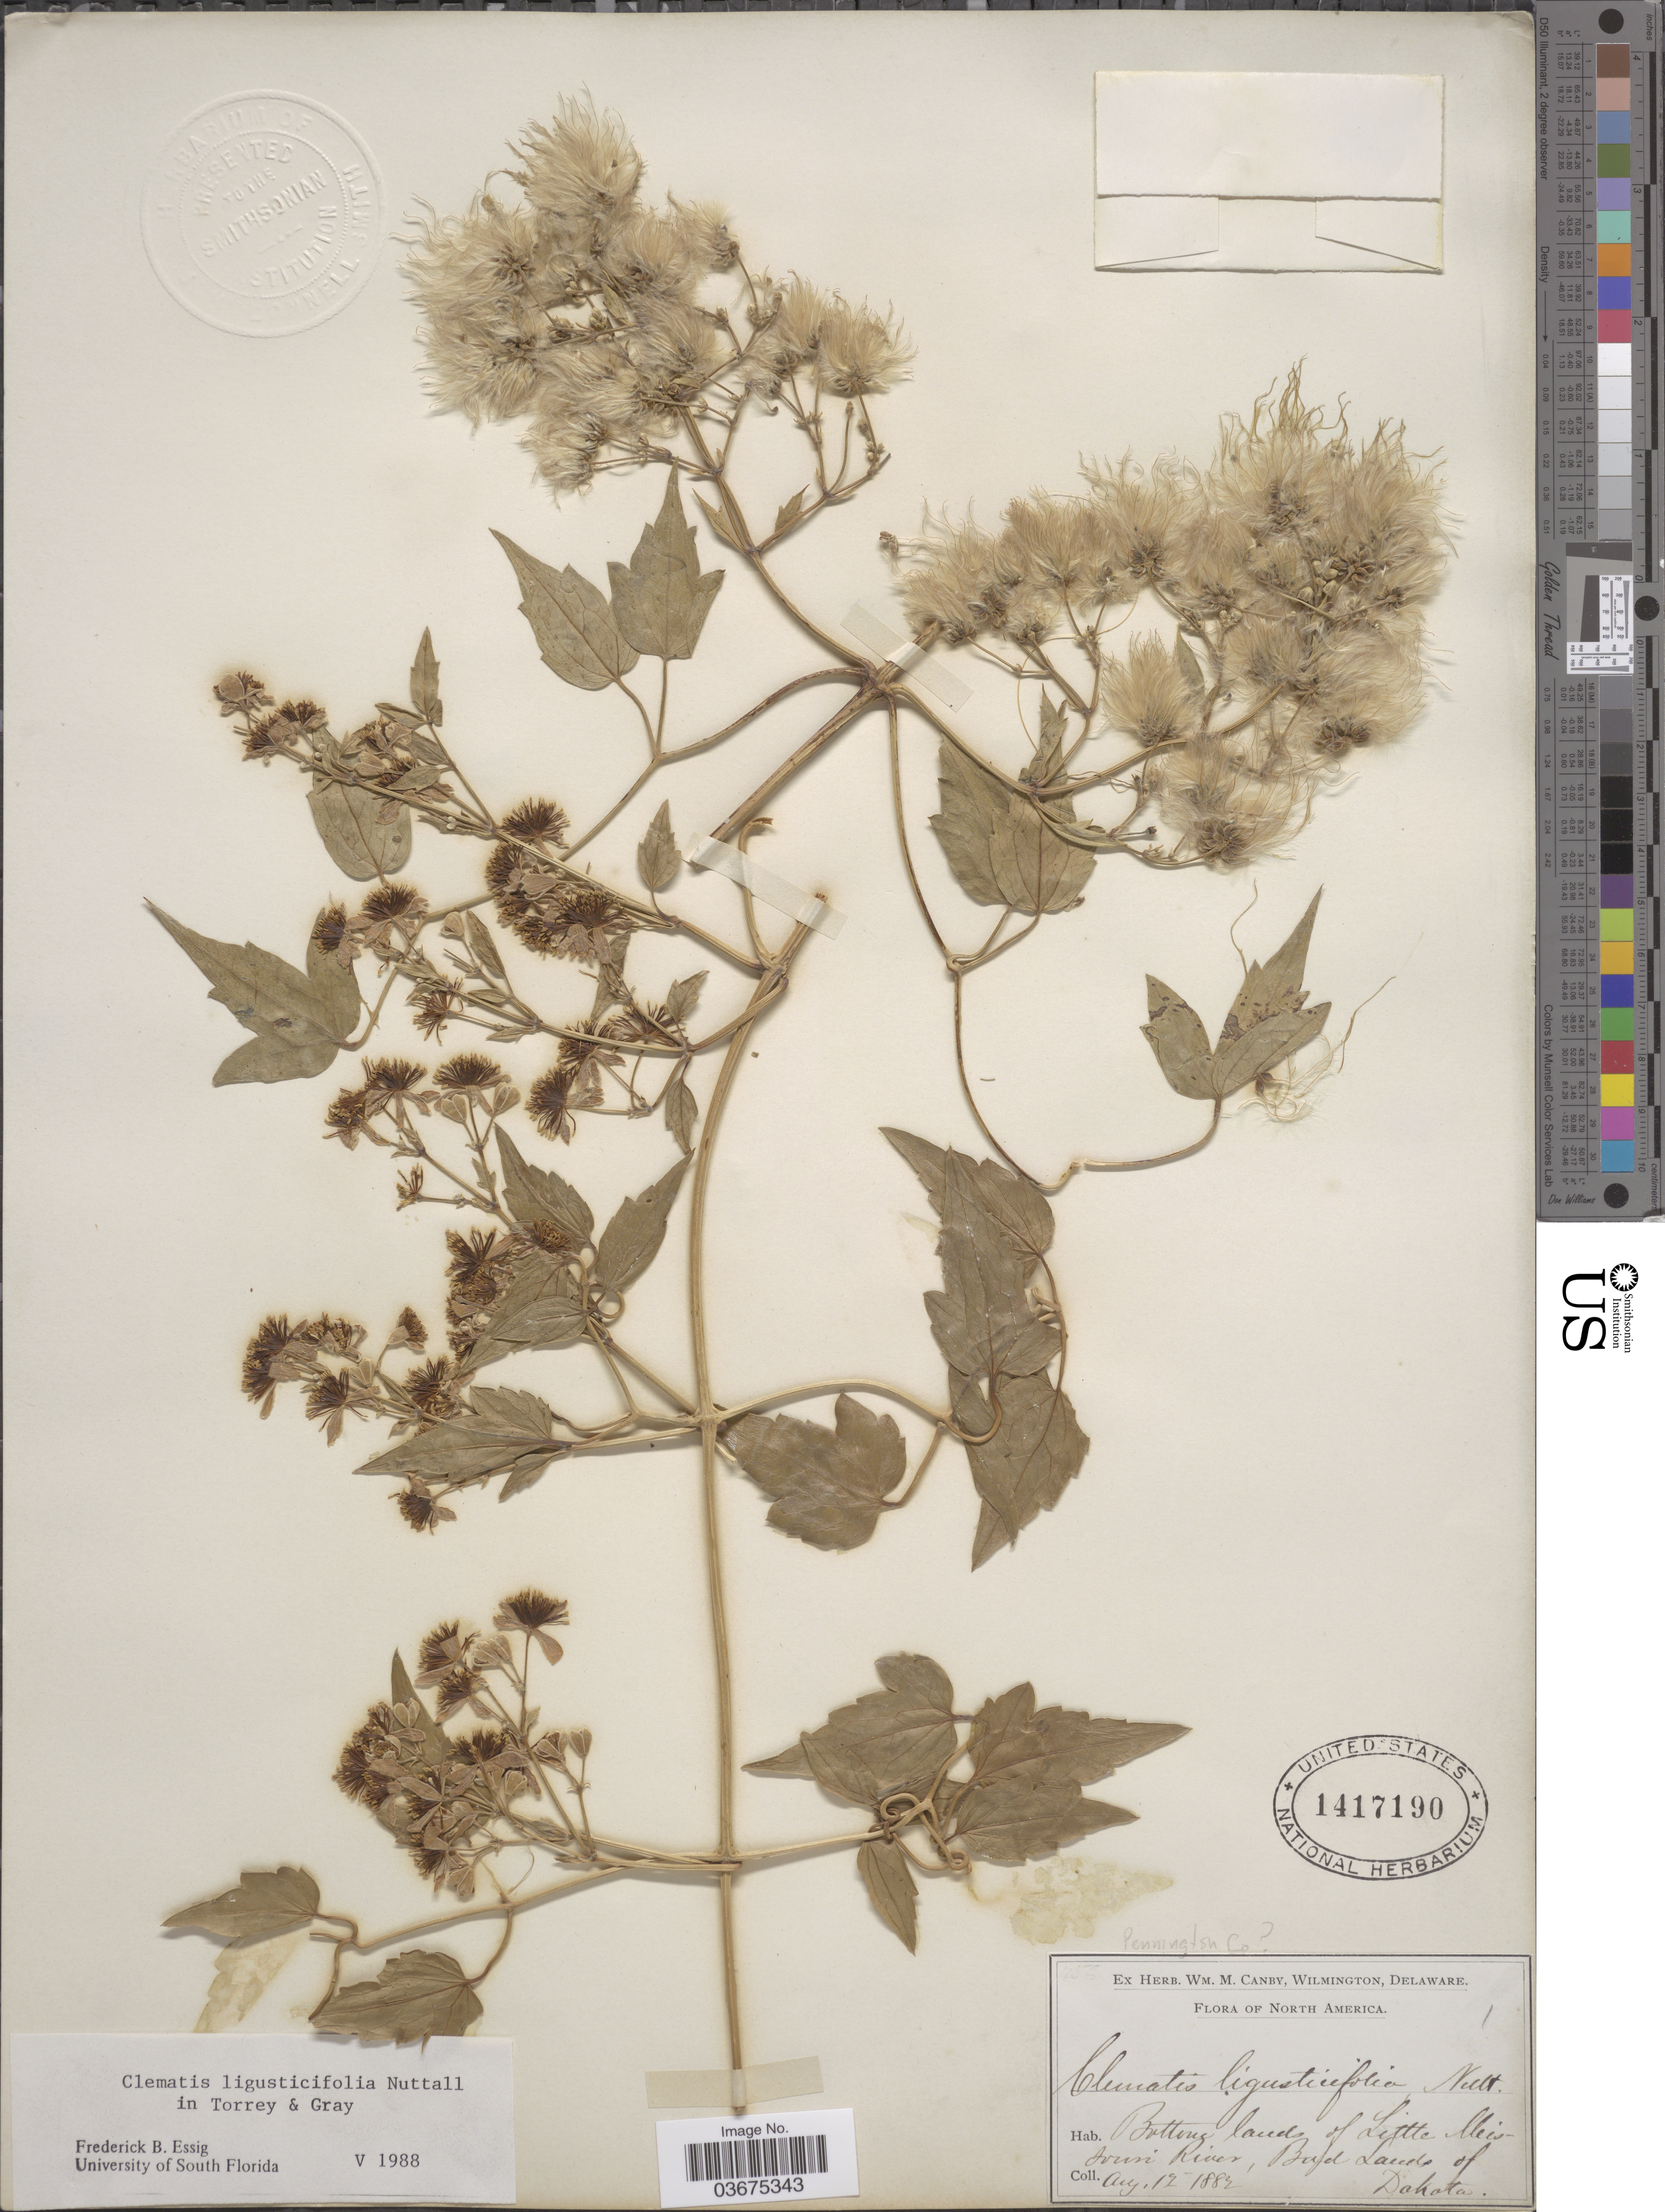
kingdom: Plantae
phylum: Tracheophyta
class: Magnoliopsida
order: Ranunculales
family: Ranunculaceae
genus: Clematis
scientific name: Clematis ligusticifolia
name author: Nutt.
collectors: ex herb. W.M. Canby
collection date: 1884-08-14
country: United States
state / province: South Dakota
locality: Bottomslands of Little Missouri River, Bad Lands of Dakota. Pennington Co.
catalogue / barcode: US 1417190